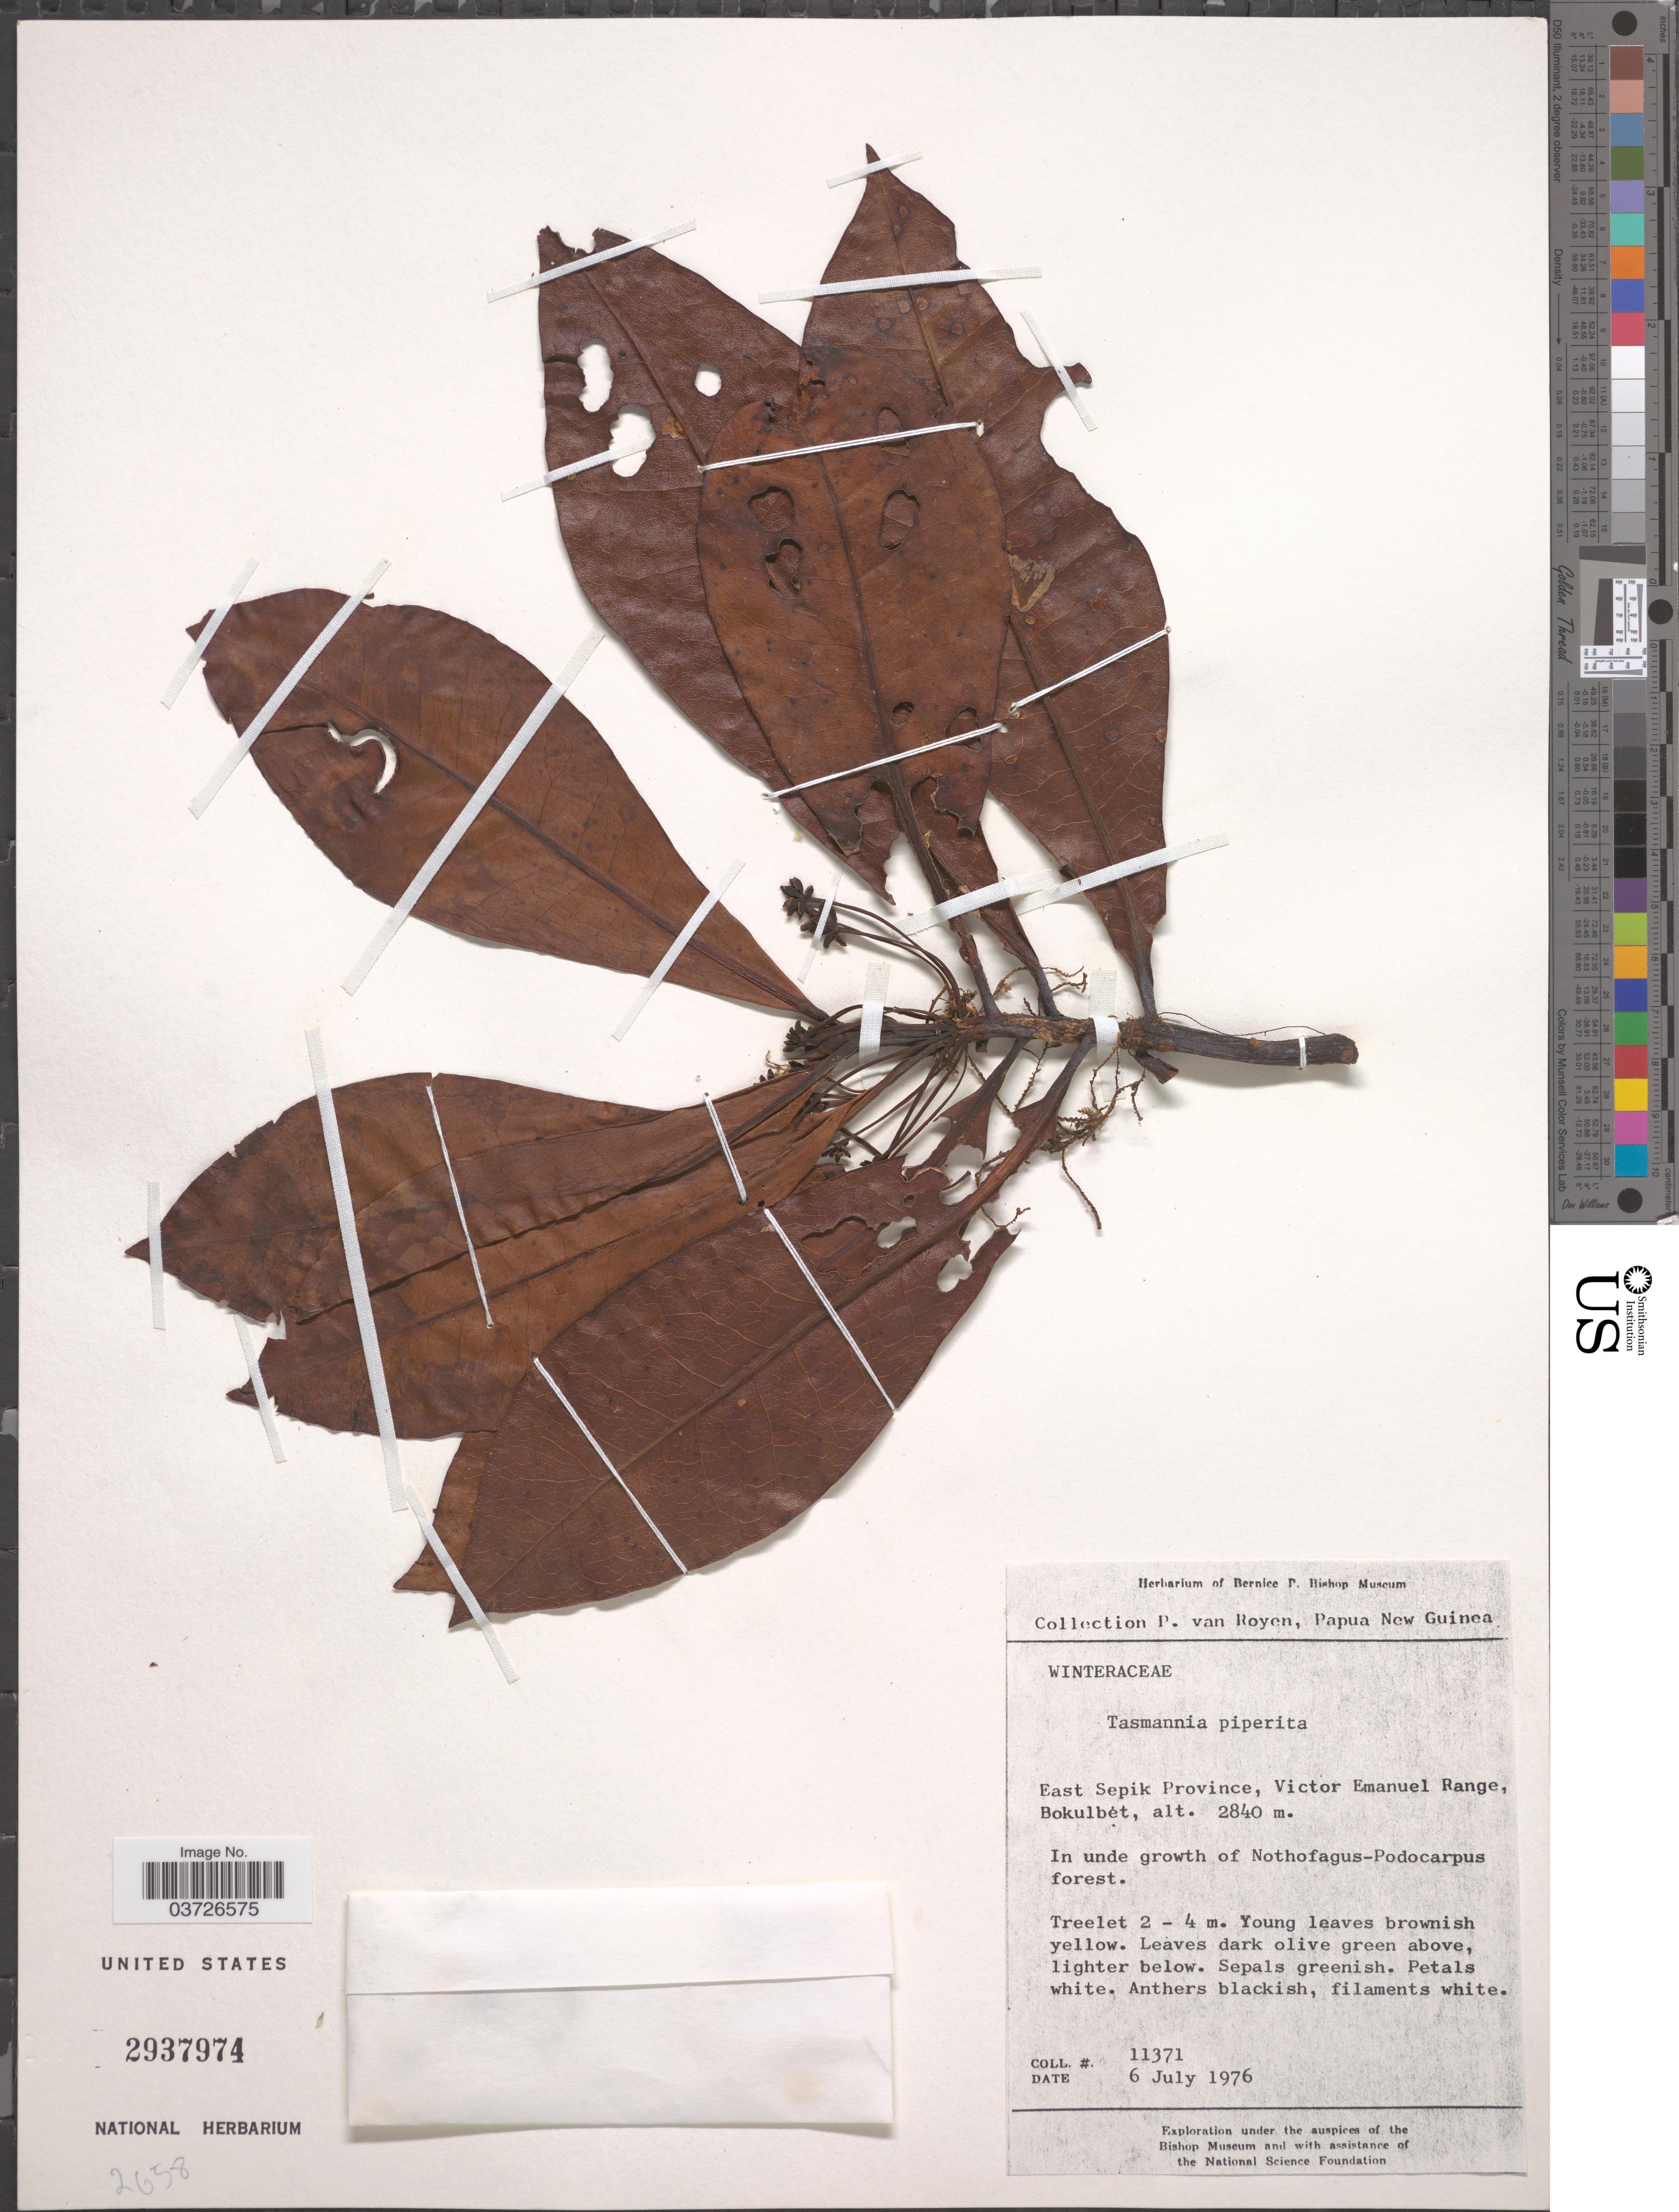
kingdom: Plantae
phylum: Tracheophyta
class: Magnoliopsida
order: Canellales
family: Winteraceae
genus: Tasmannia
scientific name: Tasmannia piperita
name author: (Hook. f.) Miers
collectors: P. van Royen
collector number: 11371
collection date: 1976-07-06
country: Papua New Guinea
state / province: East Sepik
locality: East Sepik Province, Victor Emanuel Range, Bokulbet.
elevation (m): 2840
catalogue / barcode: US 2937974